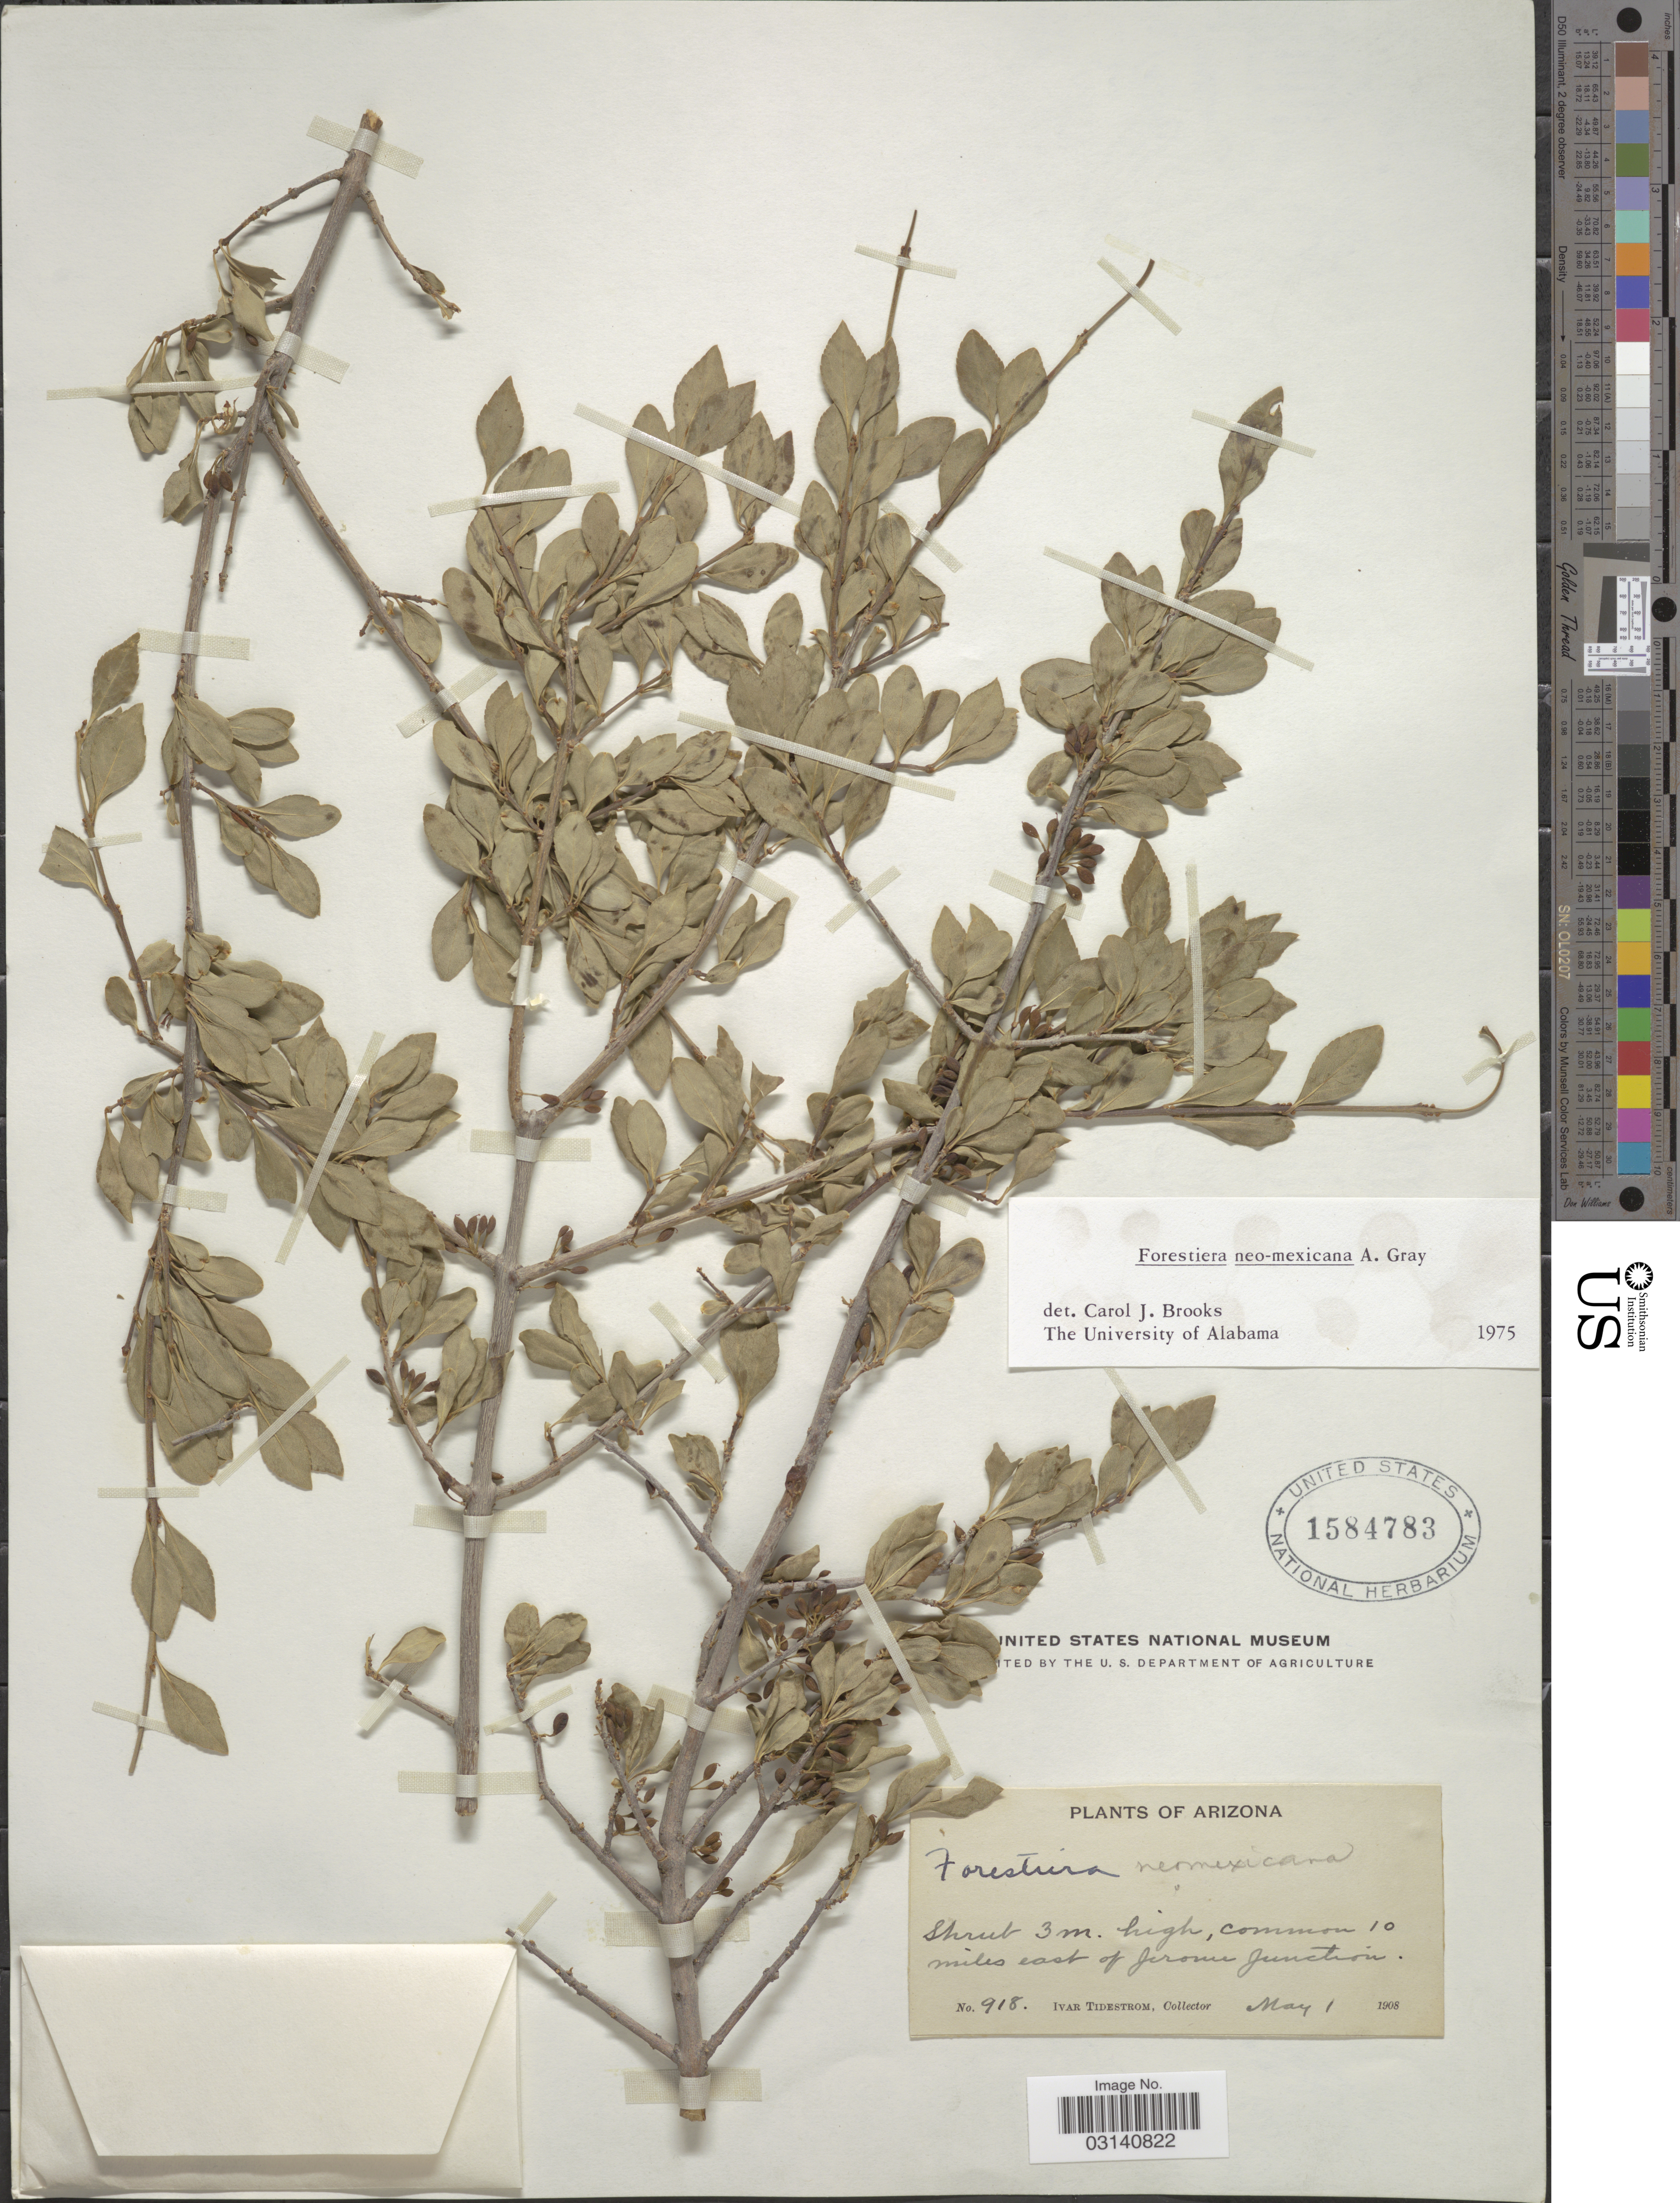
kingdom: Plantae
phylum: Tracheophyta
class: Magnoliopsida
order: Lamiales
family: Oleaceae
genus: Forestiera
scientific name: Forestiera neomexicana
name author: A. Gray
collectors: I. F. Tidestrom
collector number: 918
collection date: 1908-05-01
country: United States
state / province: Arizona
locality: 10 miles east of Jerome Junction.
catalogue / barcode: US 1584783